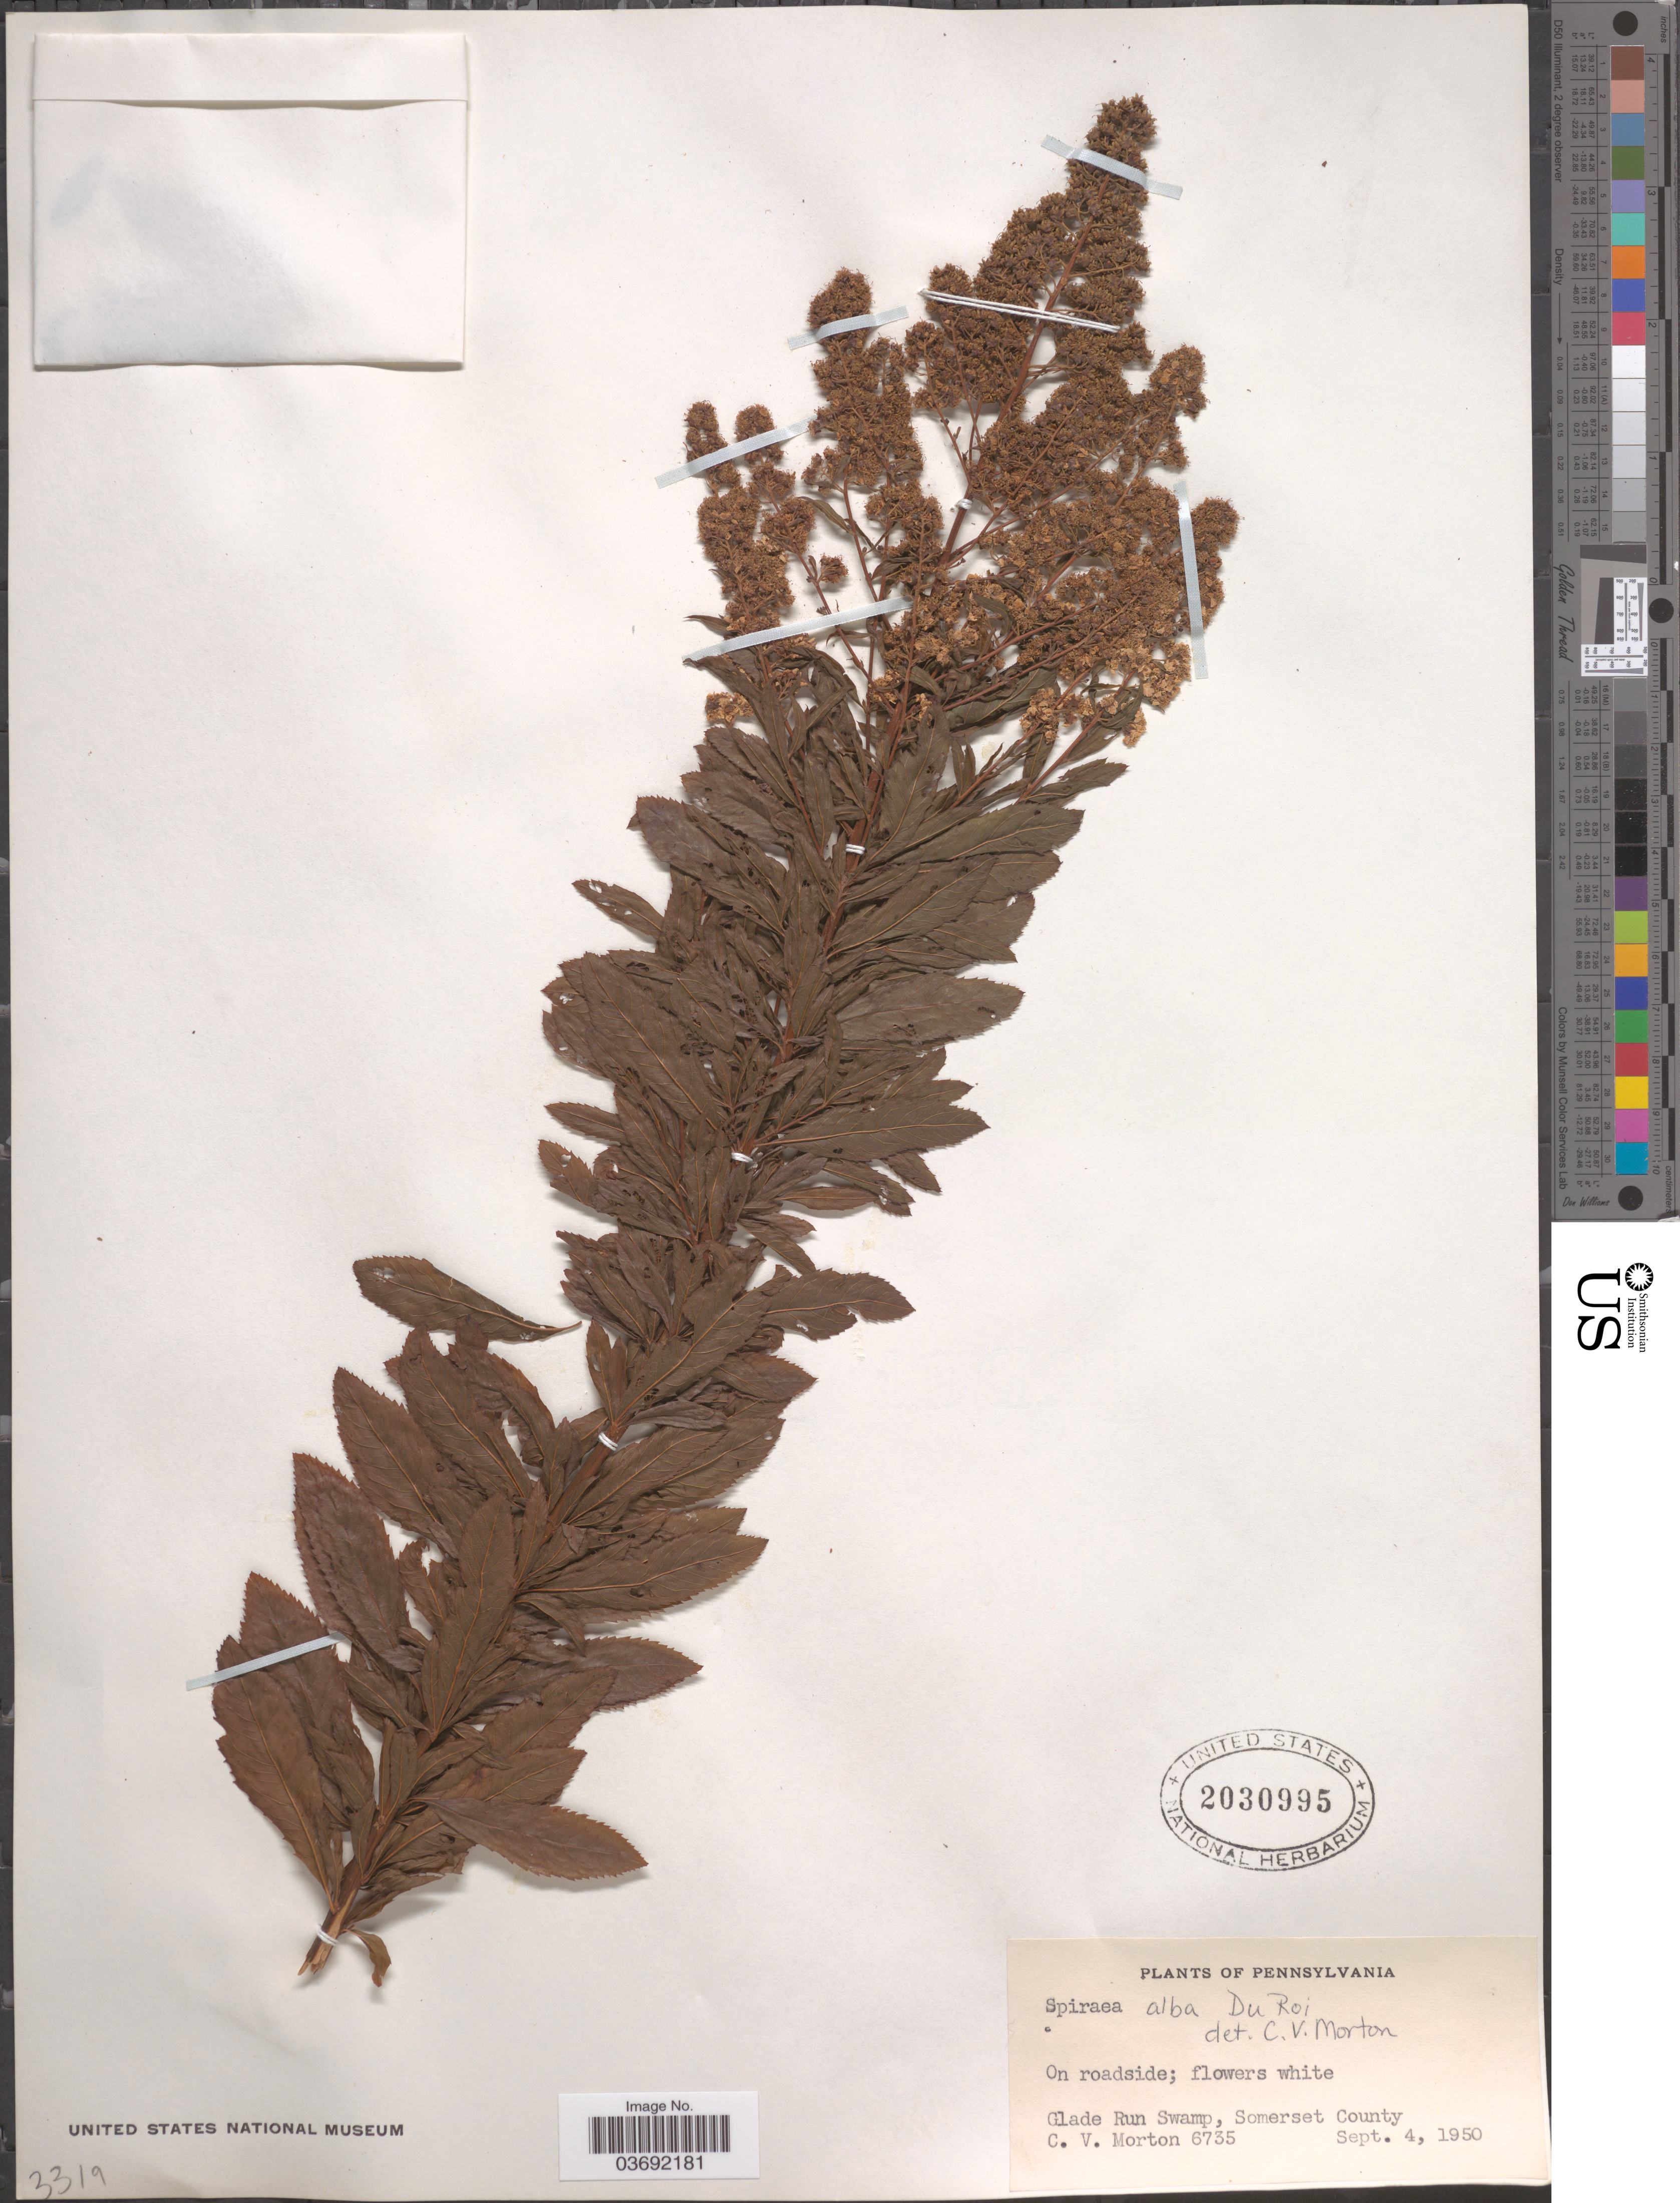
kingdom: Plantae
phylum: Tracheophyta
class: Magnoliopsida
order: Rosales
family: Rosaceae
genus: Spiraea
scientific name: Spiraea alba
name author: Du Roi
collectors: C. V. Morton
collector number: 6735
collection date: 1950-09-04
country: United States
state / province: Pennsylvania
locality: Glade Run Swamp, Somerset County.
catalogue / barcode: US 2030995